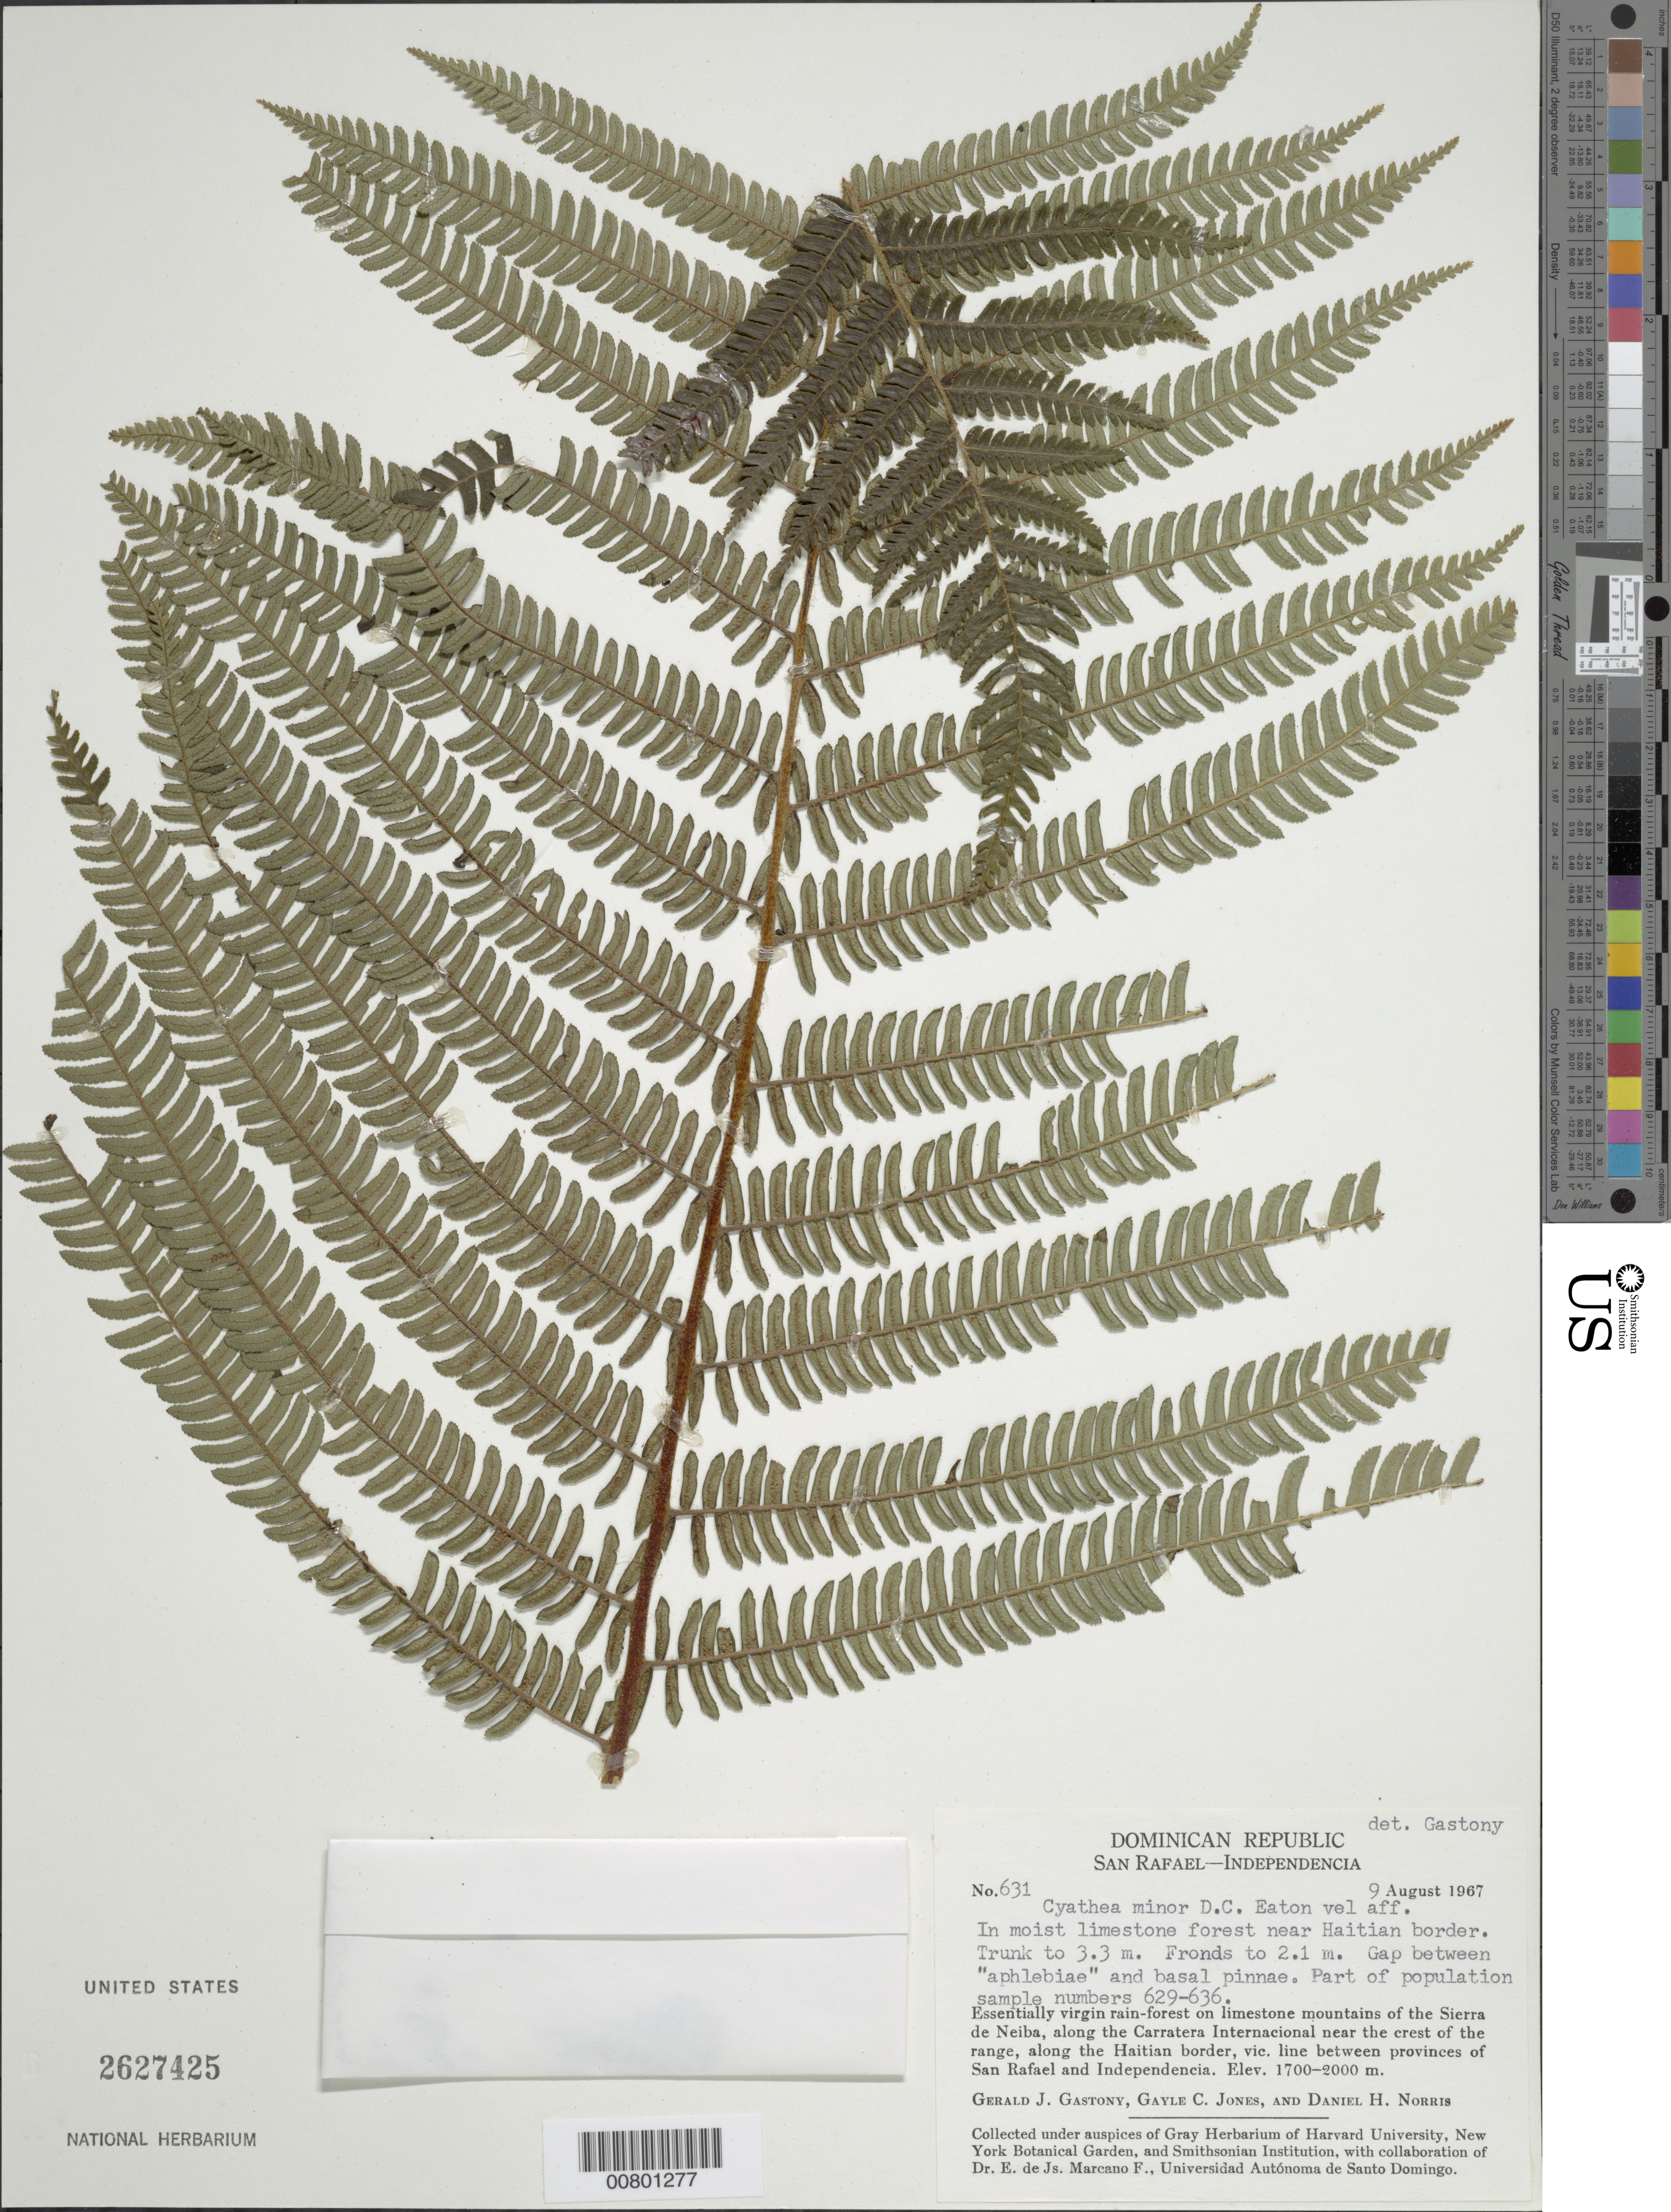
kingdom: Plantae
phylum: Tracheophyta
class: Polypodiopsida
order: Cyatheales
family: Cyatheaceae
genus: Alsophila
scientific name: Alsophila minor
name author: (D.C. Eaton) R.M. Tryon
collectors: G. Gastony, G. C. Jones & D. H. Norris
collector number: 631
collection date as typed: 09 Aug 1967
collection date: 1967-08-09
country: Dominican Republic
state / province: Independencia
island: Hispaniola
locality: San Rafael-Independencia, Sierra de Neiba, Carratera Internacional, along Haitian border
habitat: Essentially virgin rainforest on limestone mountains; moist limestone forest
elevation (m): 1700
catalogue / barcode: US 2627425